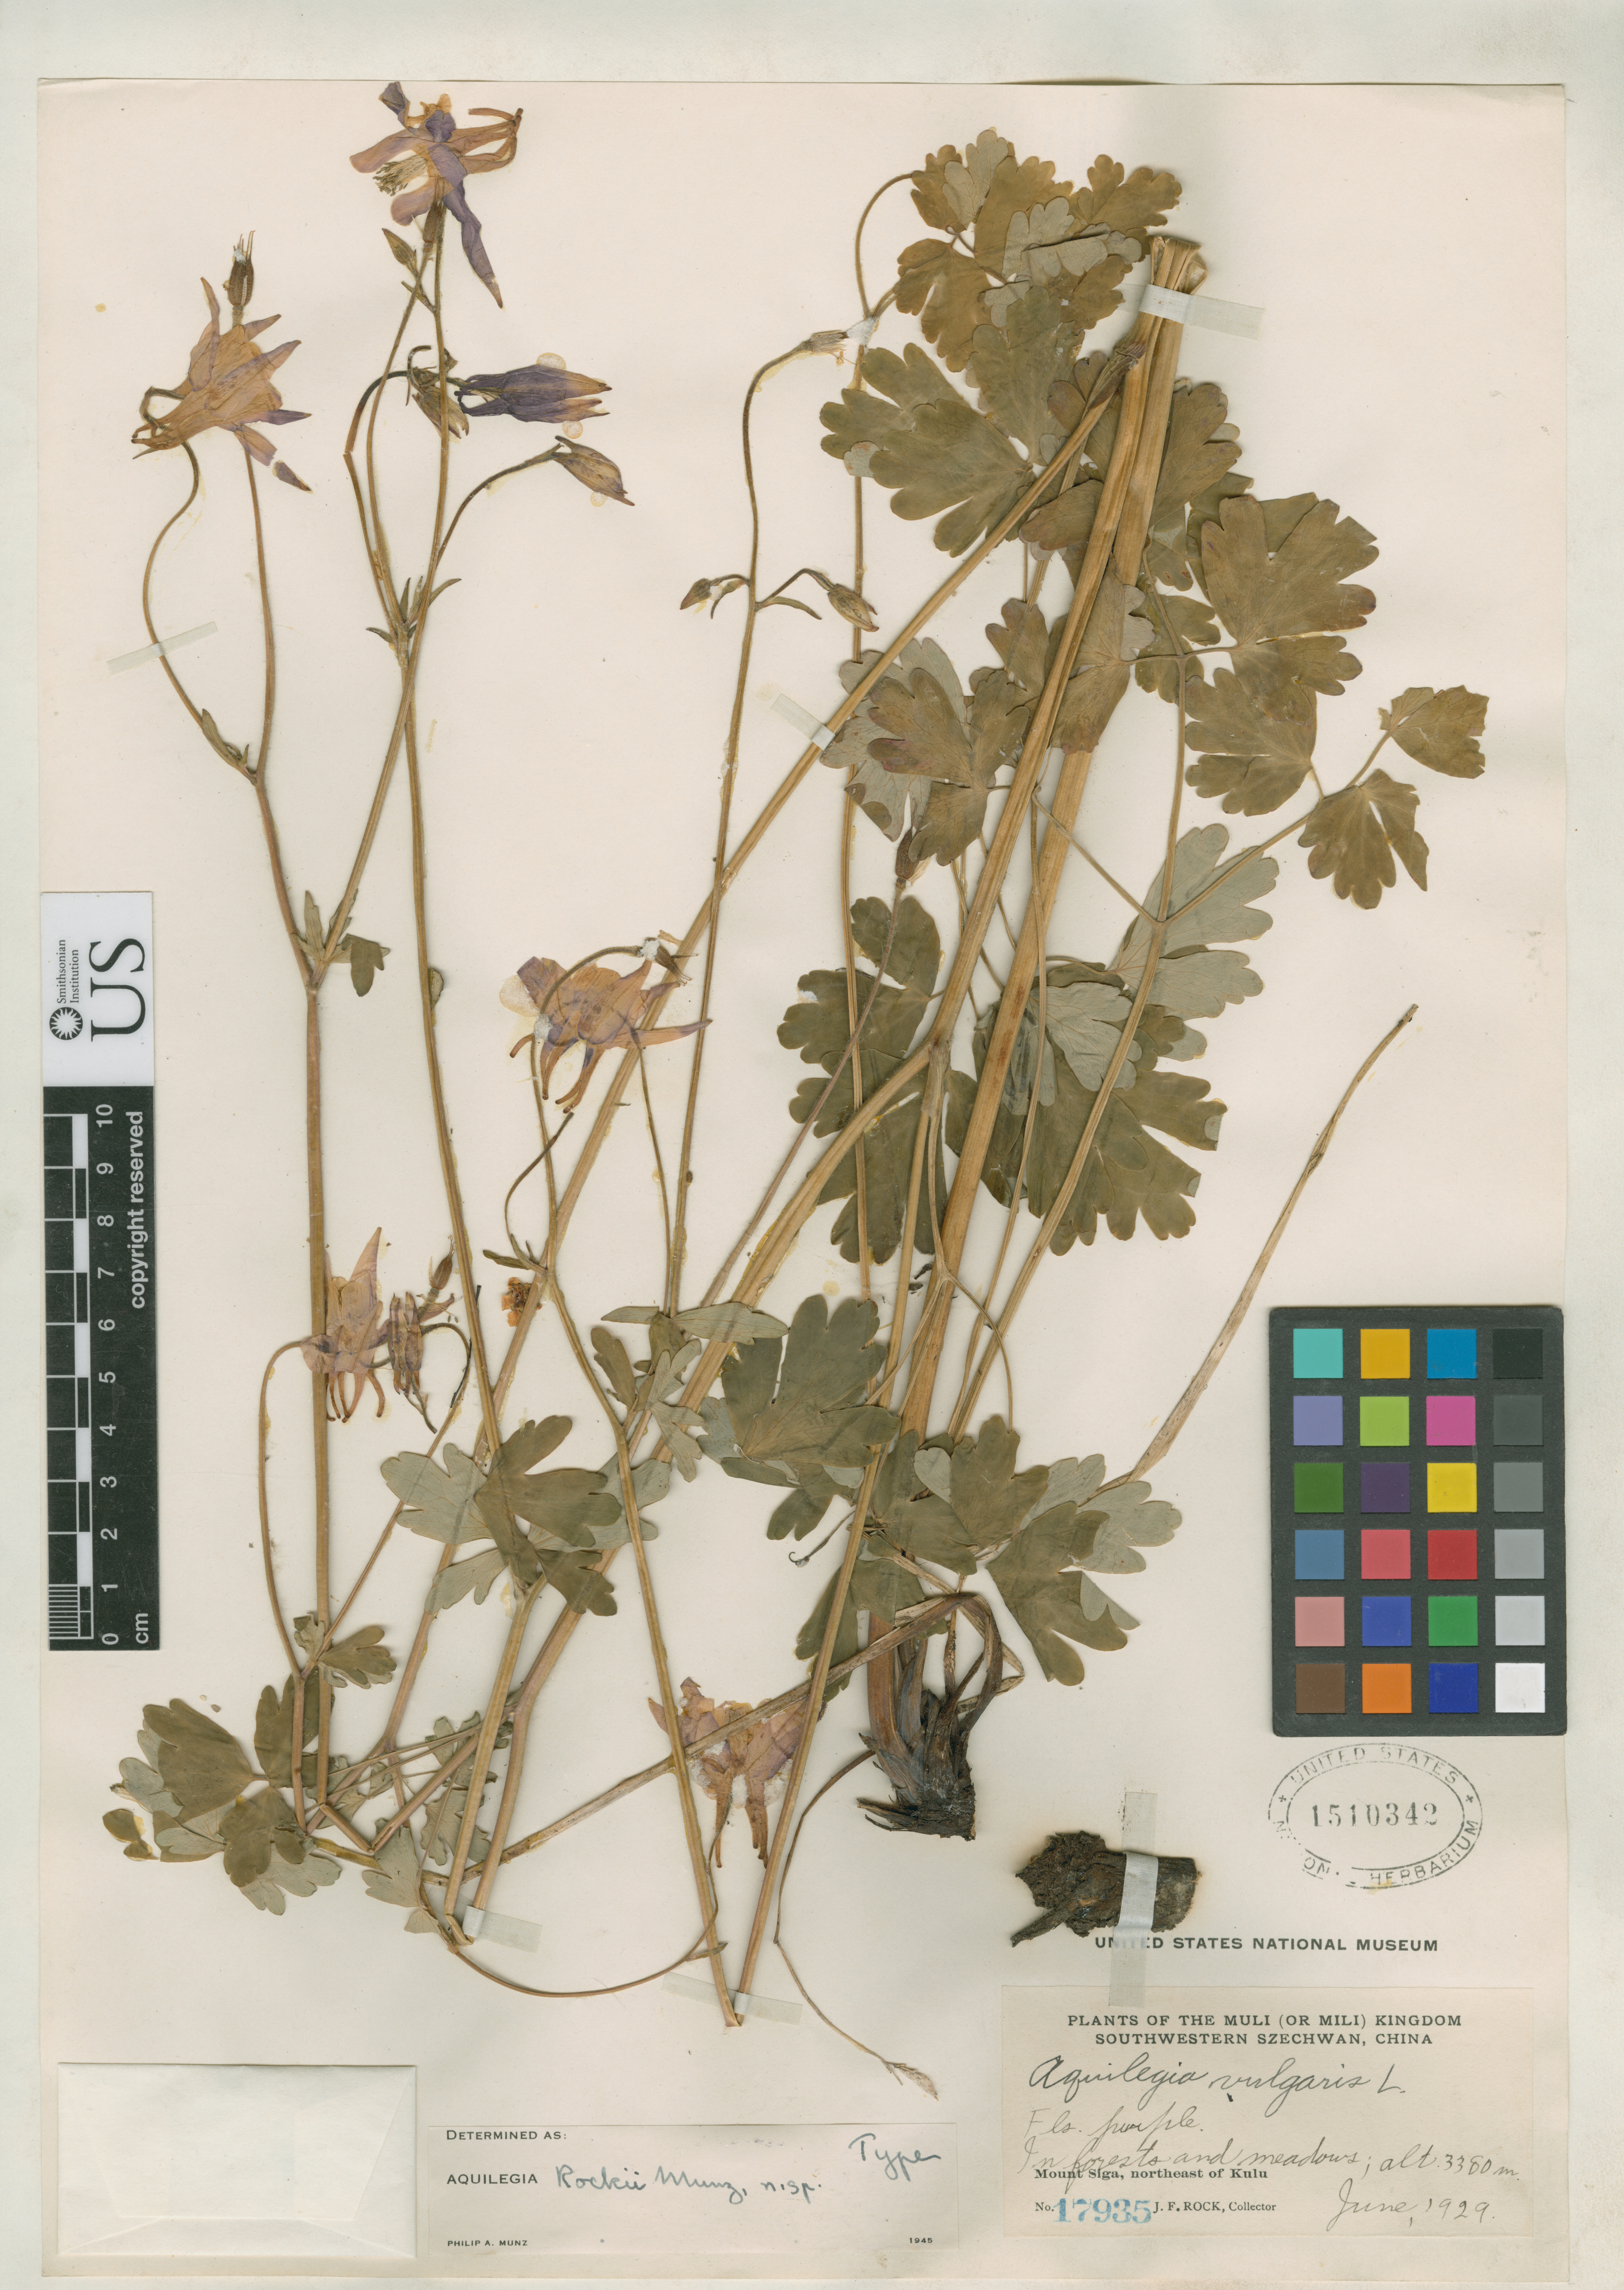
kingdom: Plantae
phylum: Tracheophyta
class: Magnoliopsida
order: Ranunculales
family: Ranunculaceae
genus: Aquilegia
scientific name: Aquilegia rockii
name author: Munz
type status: Holotype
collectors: J. F. Rock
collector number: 17935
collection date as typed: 29 Jun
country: China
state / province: Sichuan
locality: Mount Siga, Muli Kingdom, Kulu.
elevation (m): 3353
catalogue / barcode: US 1510342